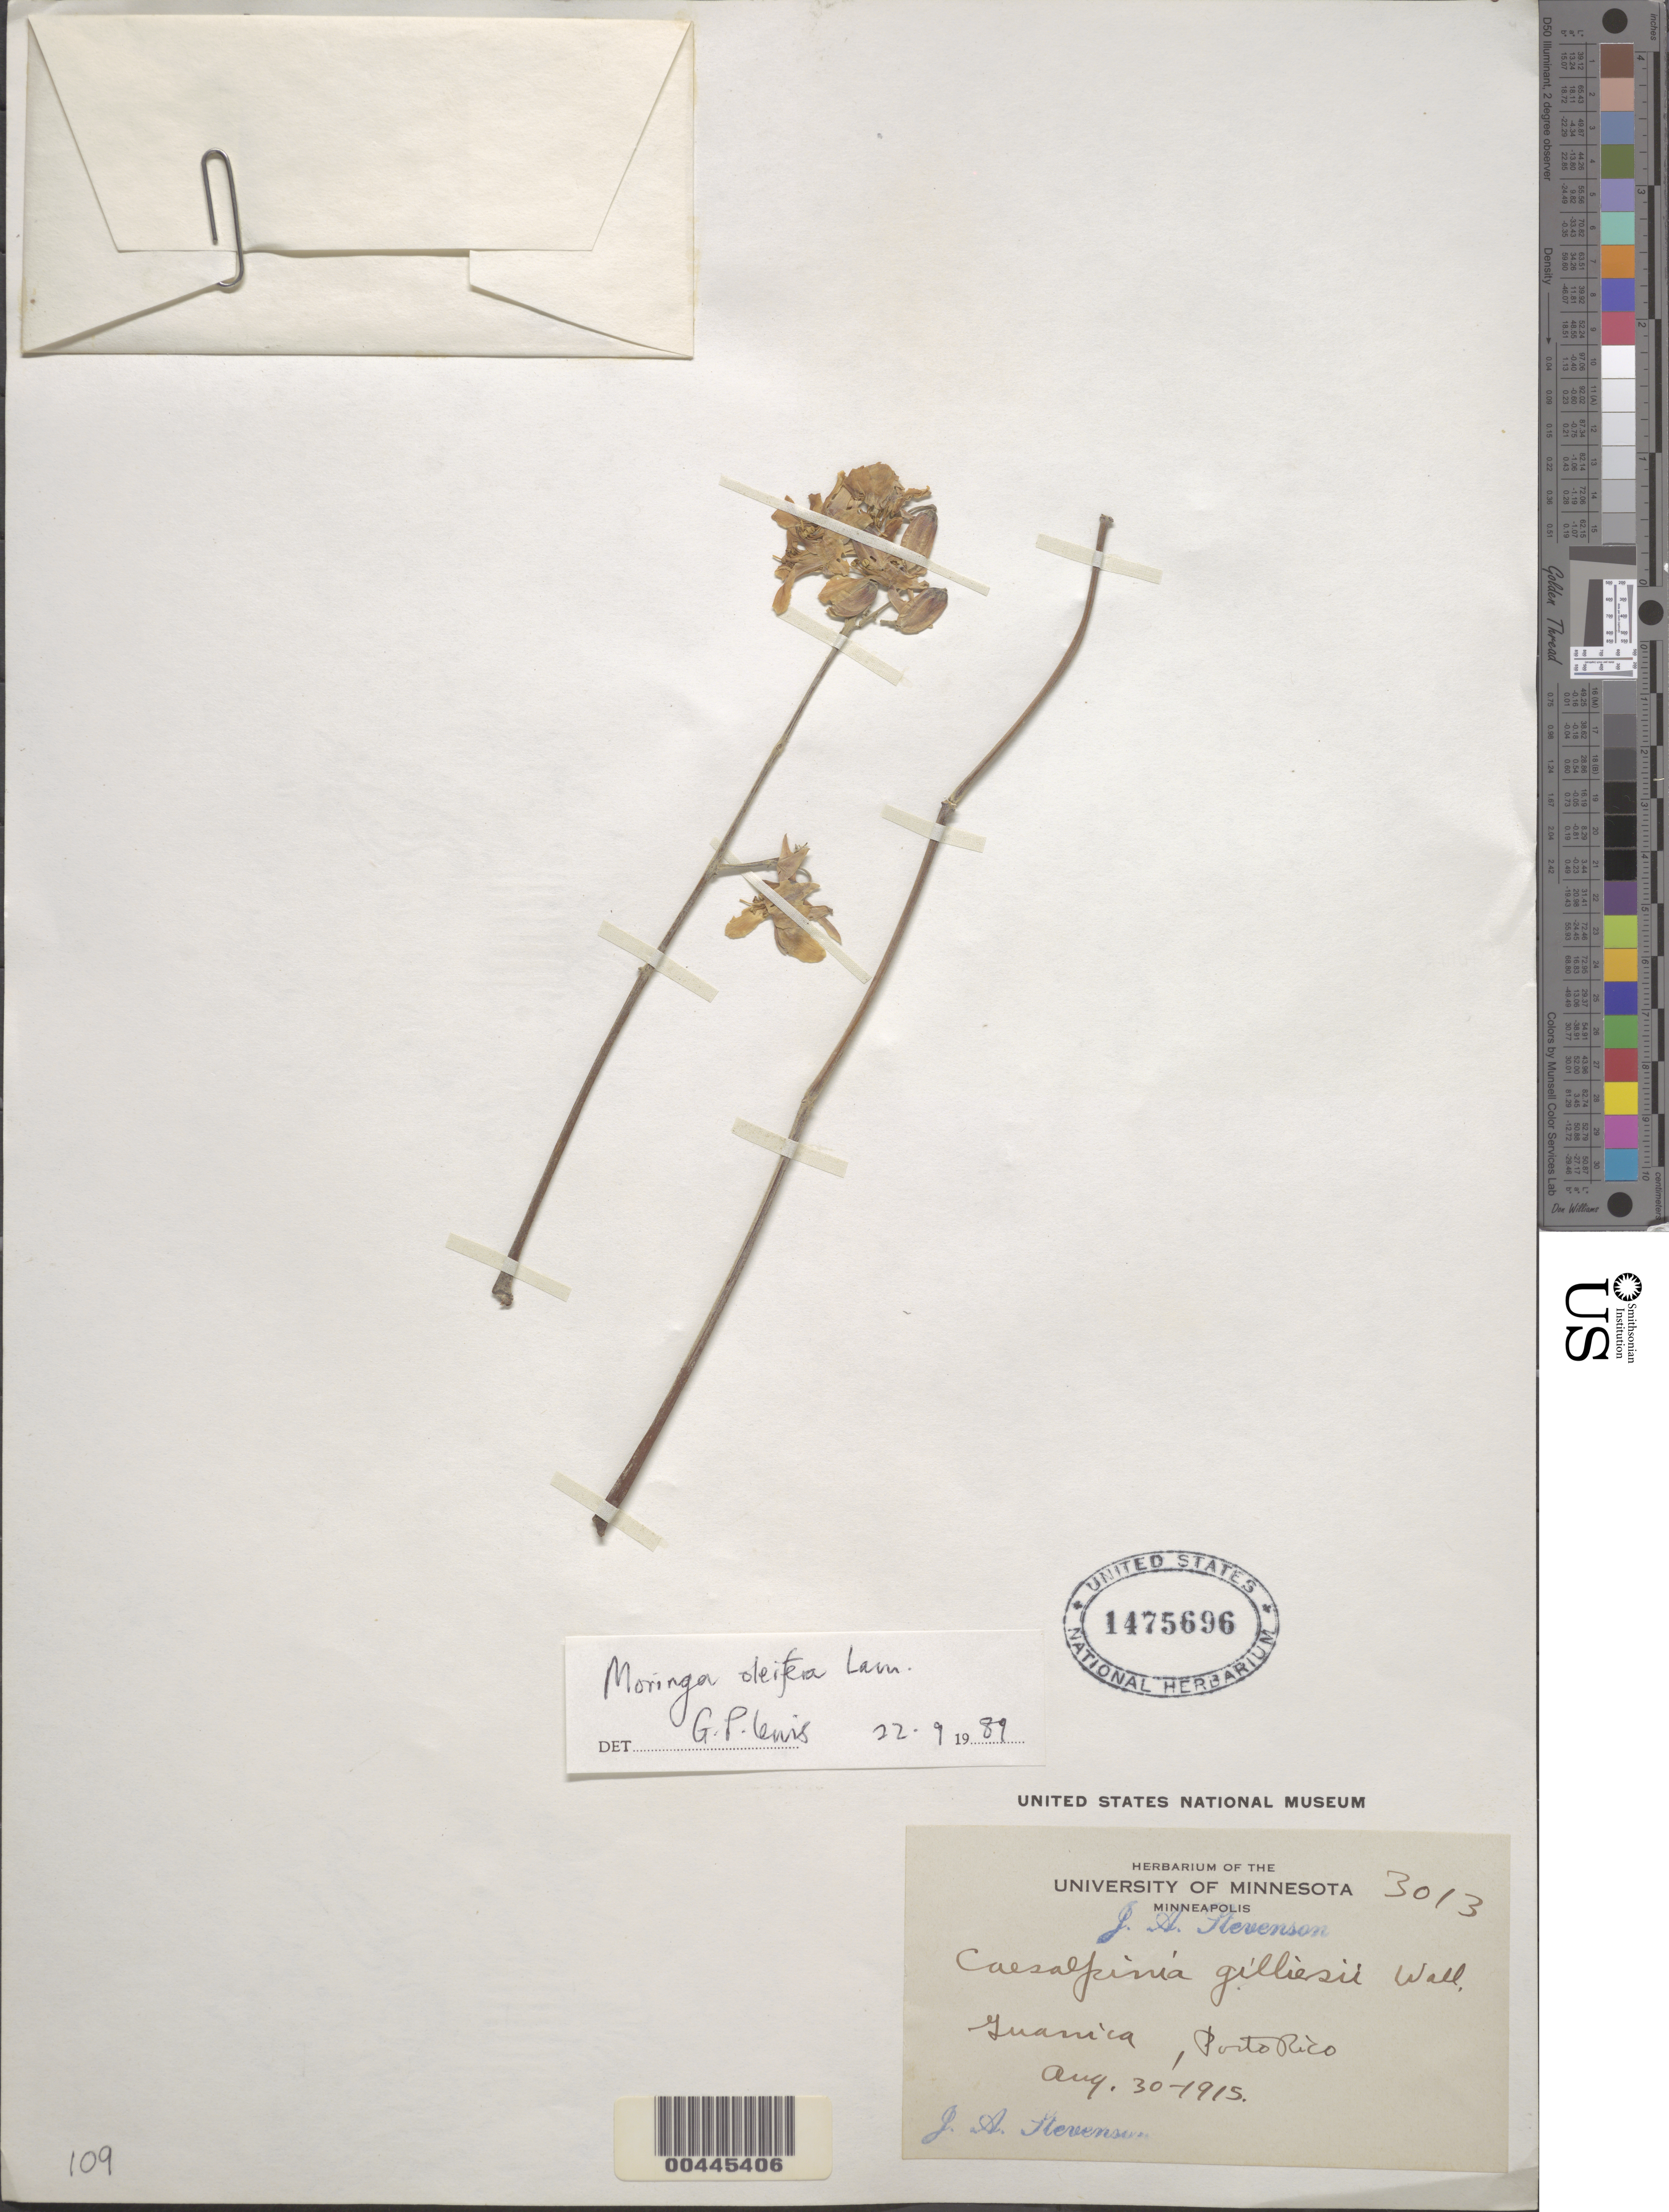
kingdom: Plantae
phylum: Tracheophyta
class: Magnoliopsida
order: Brassicales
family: Moringaceae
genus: Moringa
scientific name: Moringa oleifera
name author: Lam.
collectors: J. Stevenson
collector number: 3013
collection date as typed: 30 Aug 1915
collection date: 1915-08-30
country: Puerto Rico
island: Greater Antilles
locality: Guanica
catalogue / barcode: US 1475696